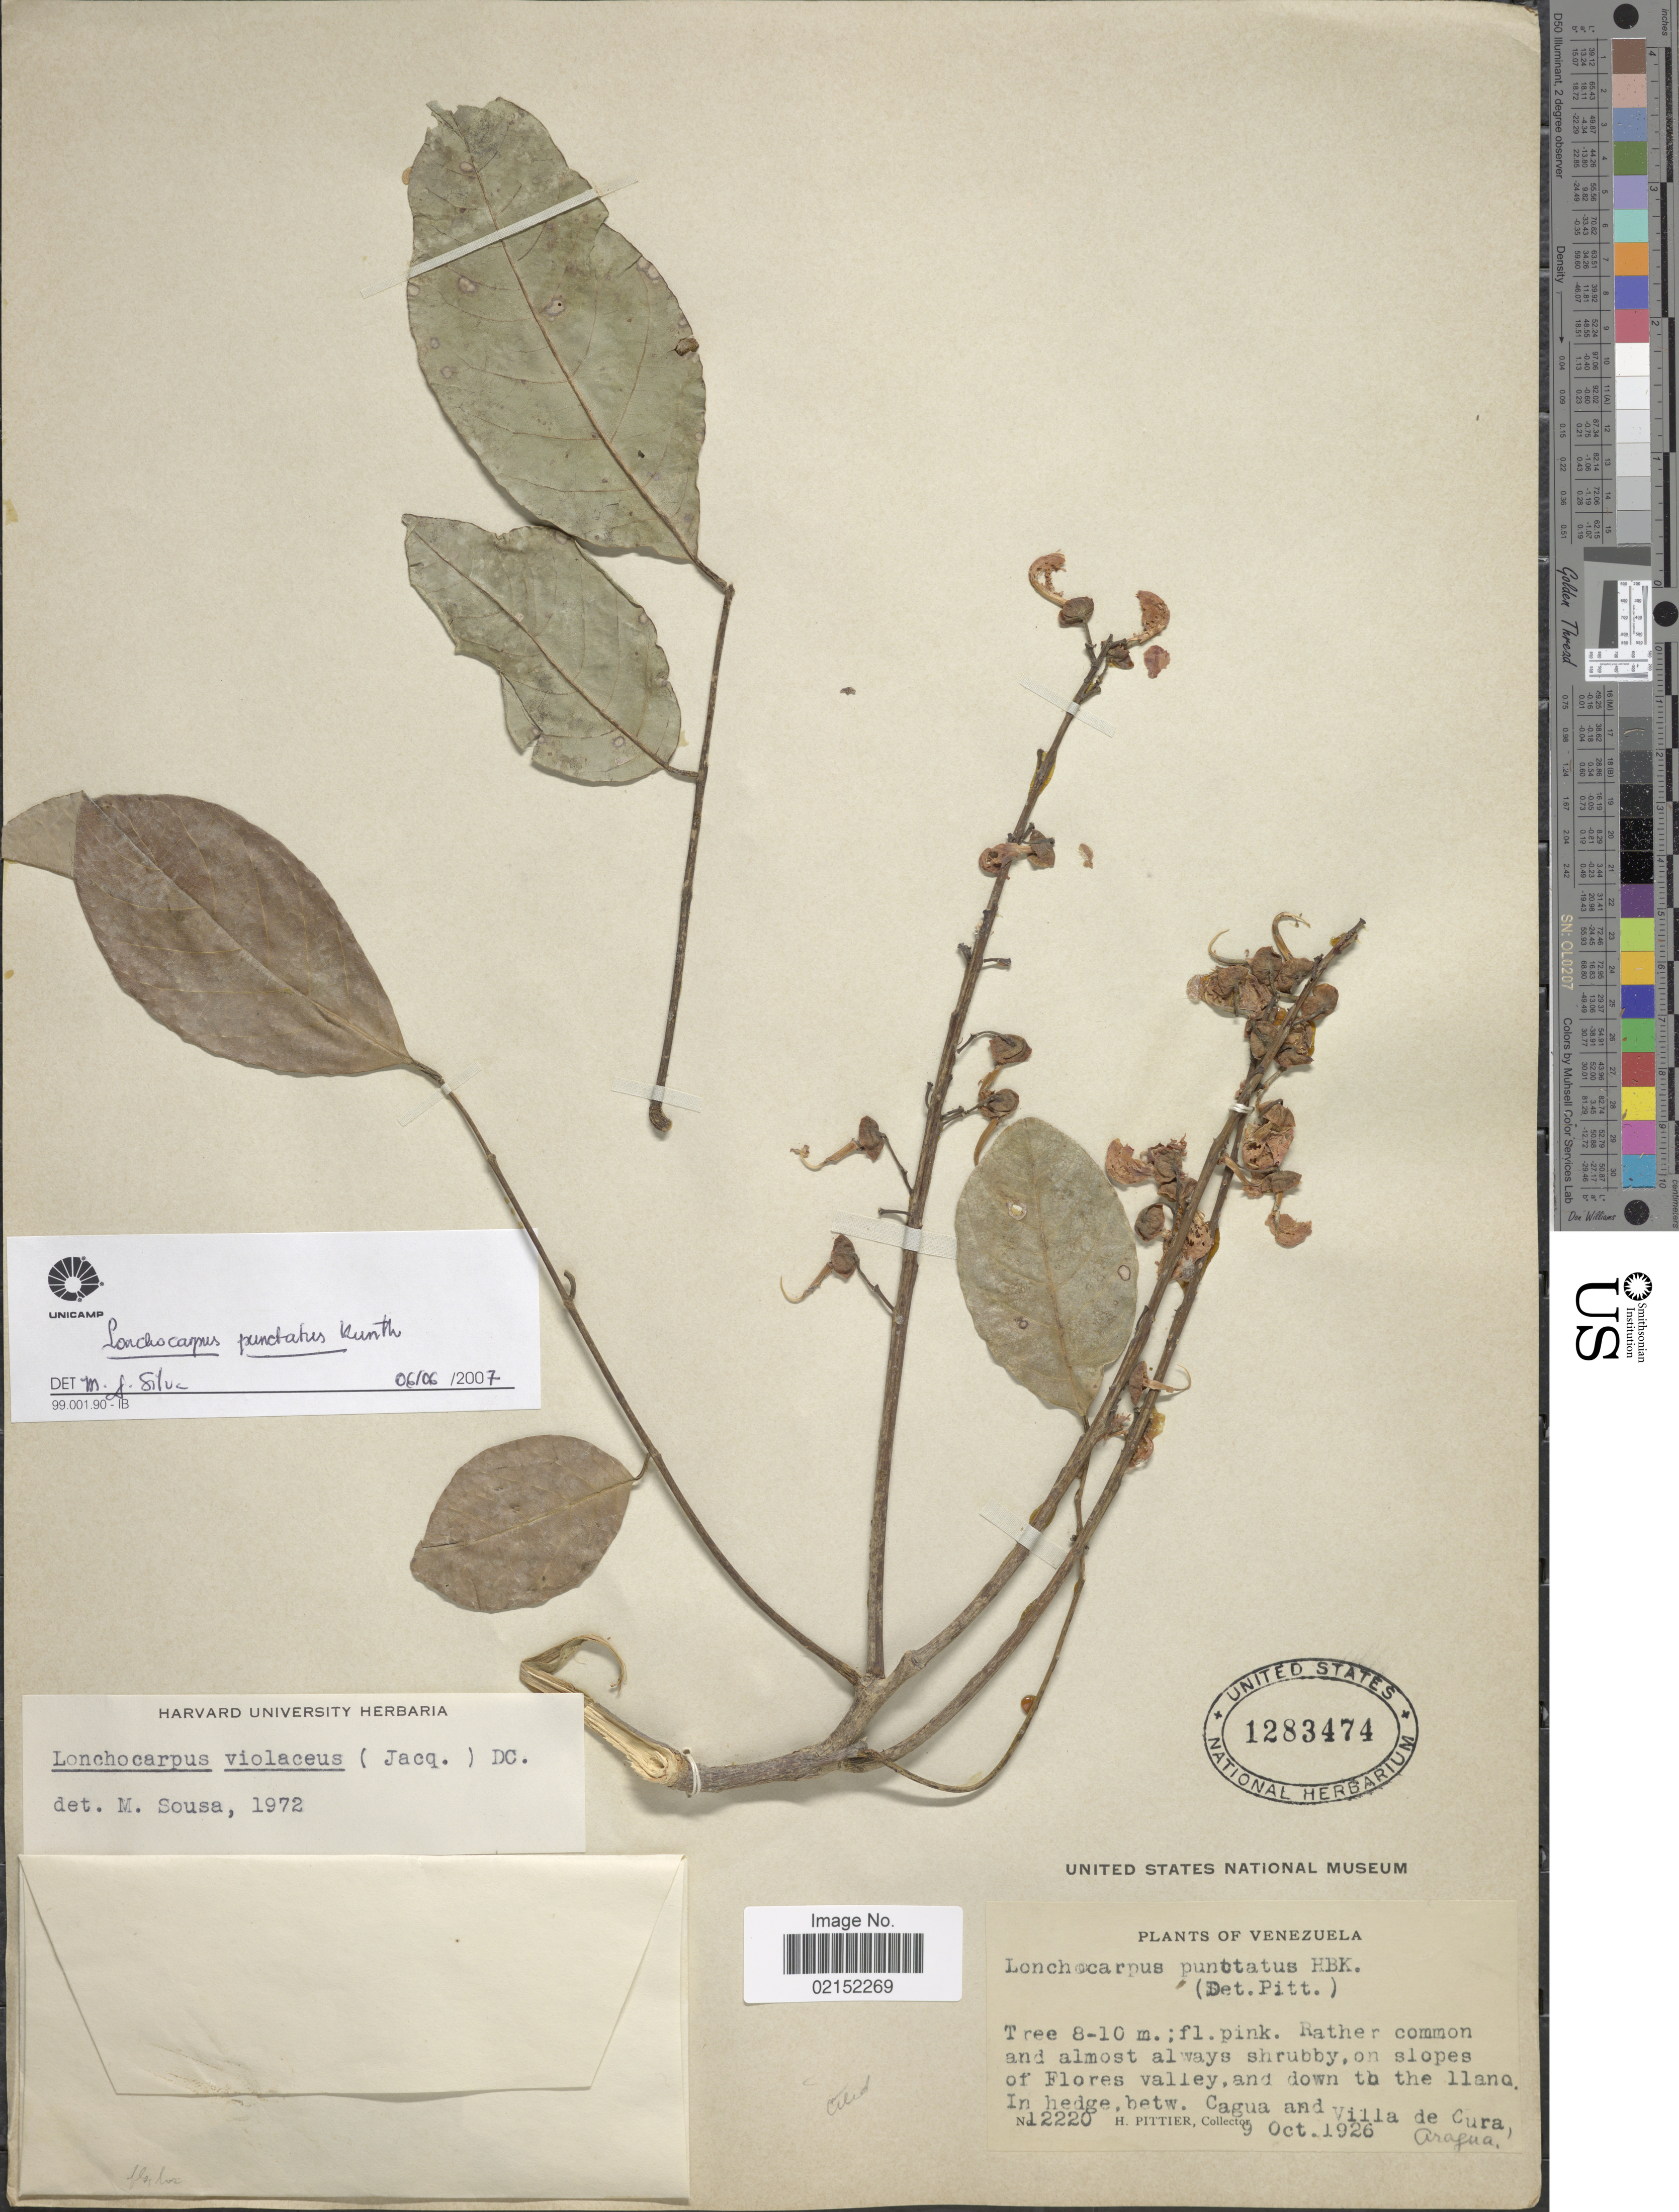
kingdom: Plantae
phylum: Tracheophyta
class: Magnoliopsida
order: Fabales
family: Fabaceae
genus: Lonchocarpus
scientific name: Lonchocarpus punctatus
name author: Kunth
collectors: H. F. Pittier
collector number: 12220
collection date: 1926-10-09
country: Venezuela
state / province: Aragua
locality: Cagua and Villa de Cura, Aragua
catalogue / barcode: US 1283474